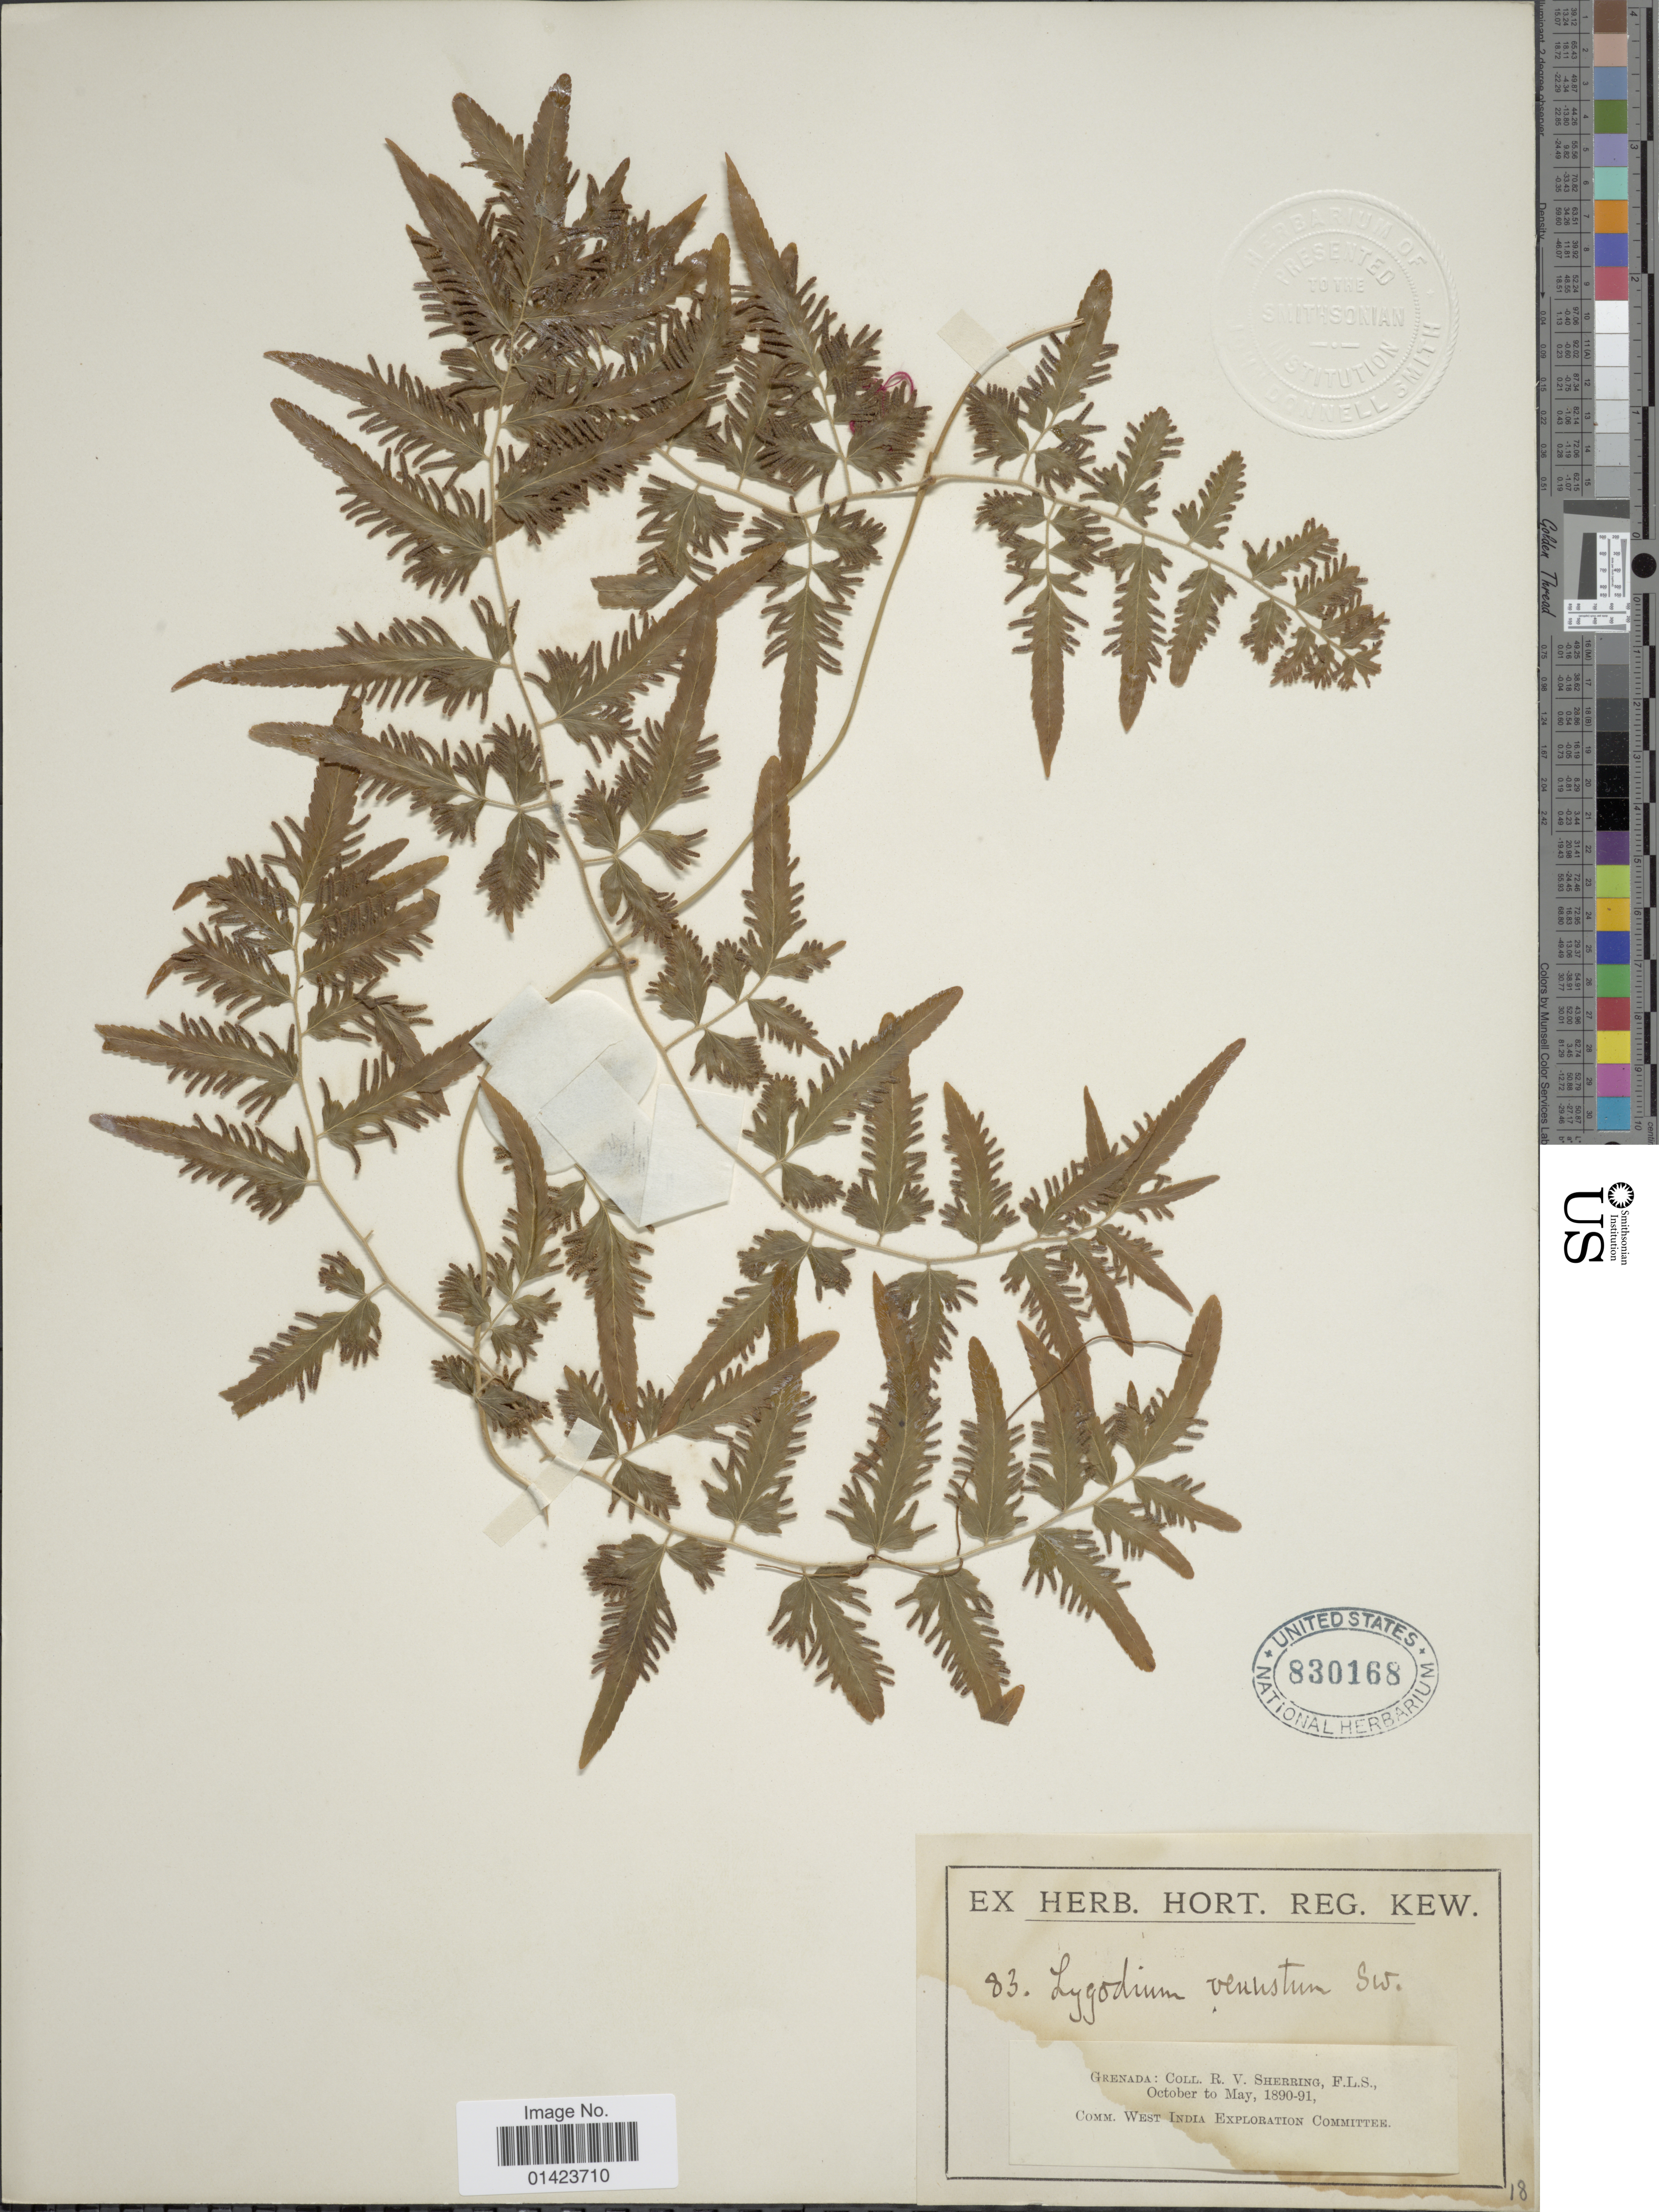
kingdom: Plantae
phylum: Tracheophyta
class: Polypodiopsida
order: Schizaeales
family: Lygodiaceae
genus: Lygodium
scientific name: Lygodium venustum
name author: Sw.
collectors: R. Sherring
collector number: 83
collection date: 1890-10/1891-05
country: Grenada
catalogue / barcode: US 830168